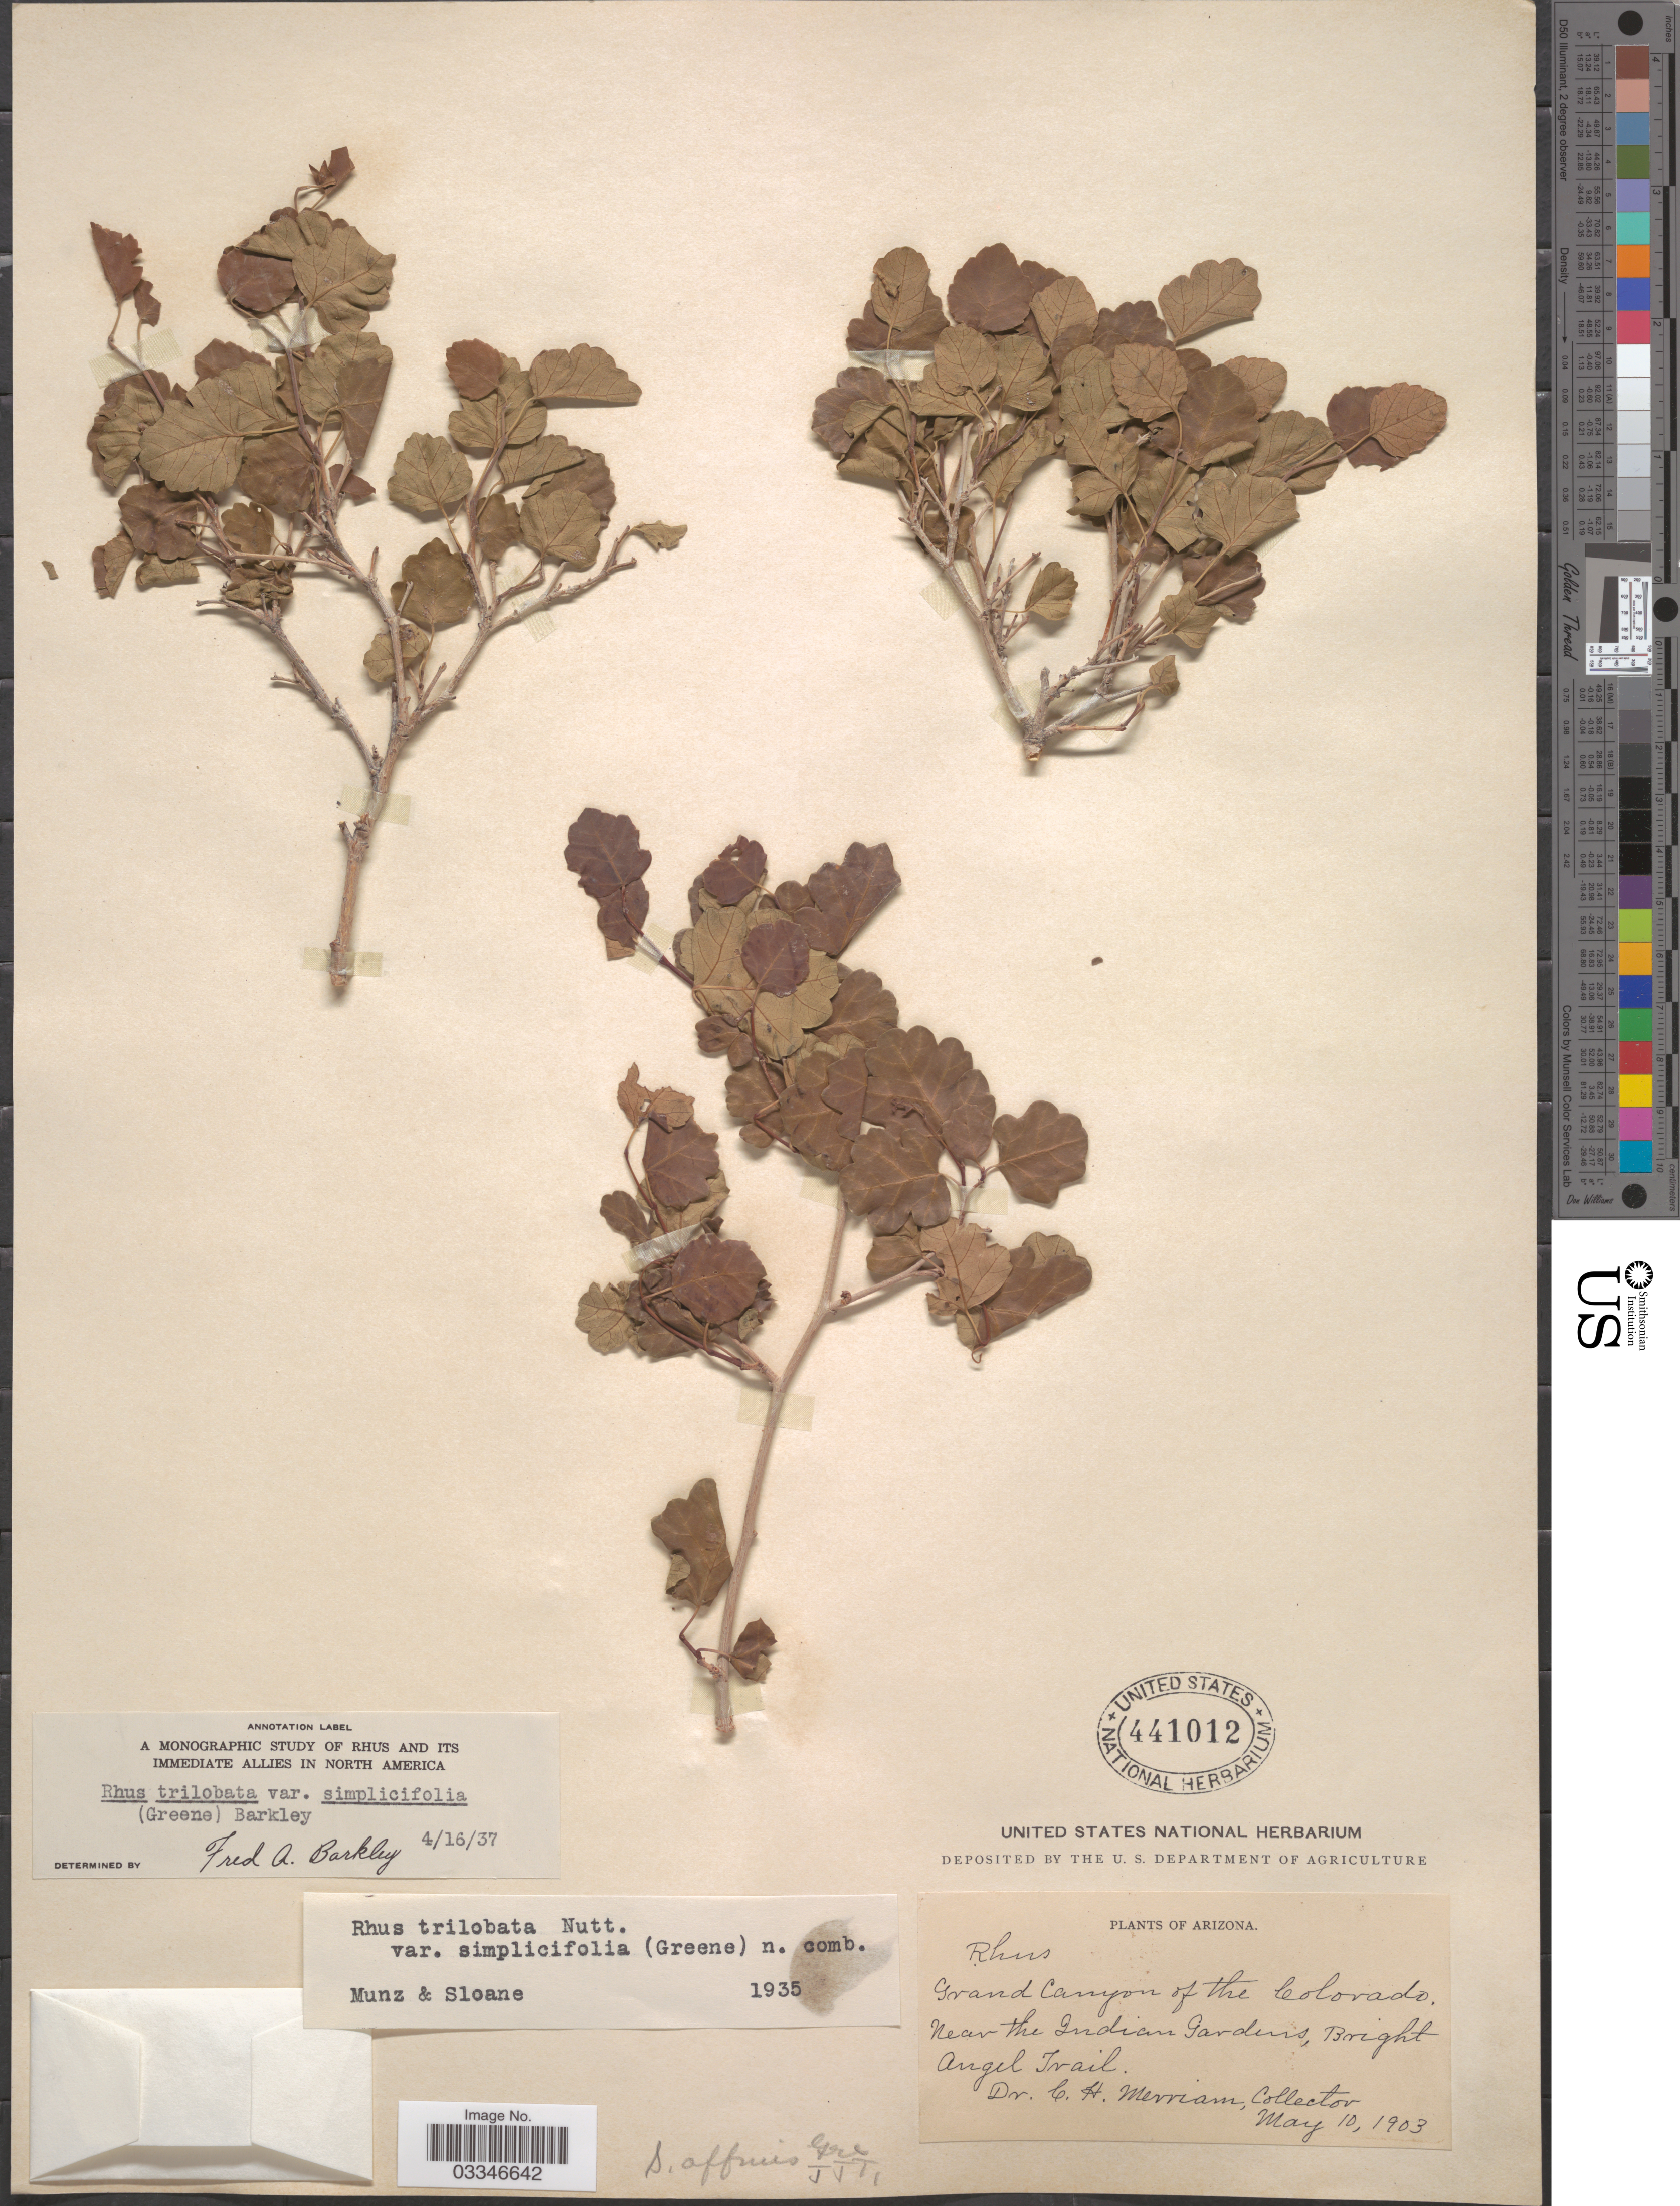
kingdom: Plantae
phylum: Tracheophyta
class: Magnoliopsida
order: Sapindales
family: Anacardiaceae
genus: Rhus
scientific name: Rhus trilobata var. simplicifolia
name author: (Greene) F.A. Barkley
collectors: C. Merriam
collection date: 1903-05-10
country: United States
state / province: Arizona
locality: Grand Canyon of the Colorado. Near the Indian Gardens, Bright Angel Trail.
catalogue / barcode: US 441012